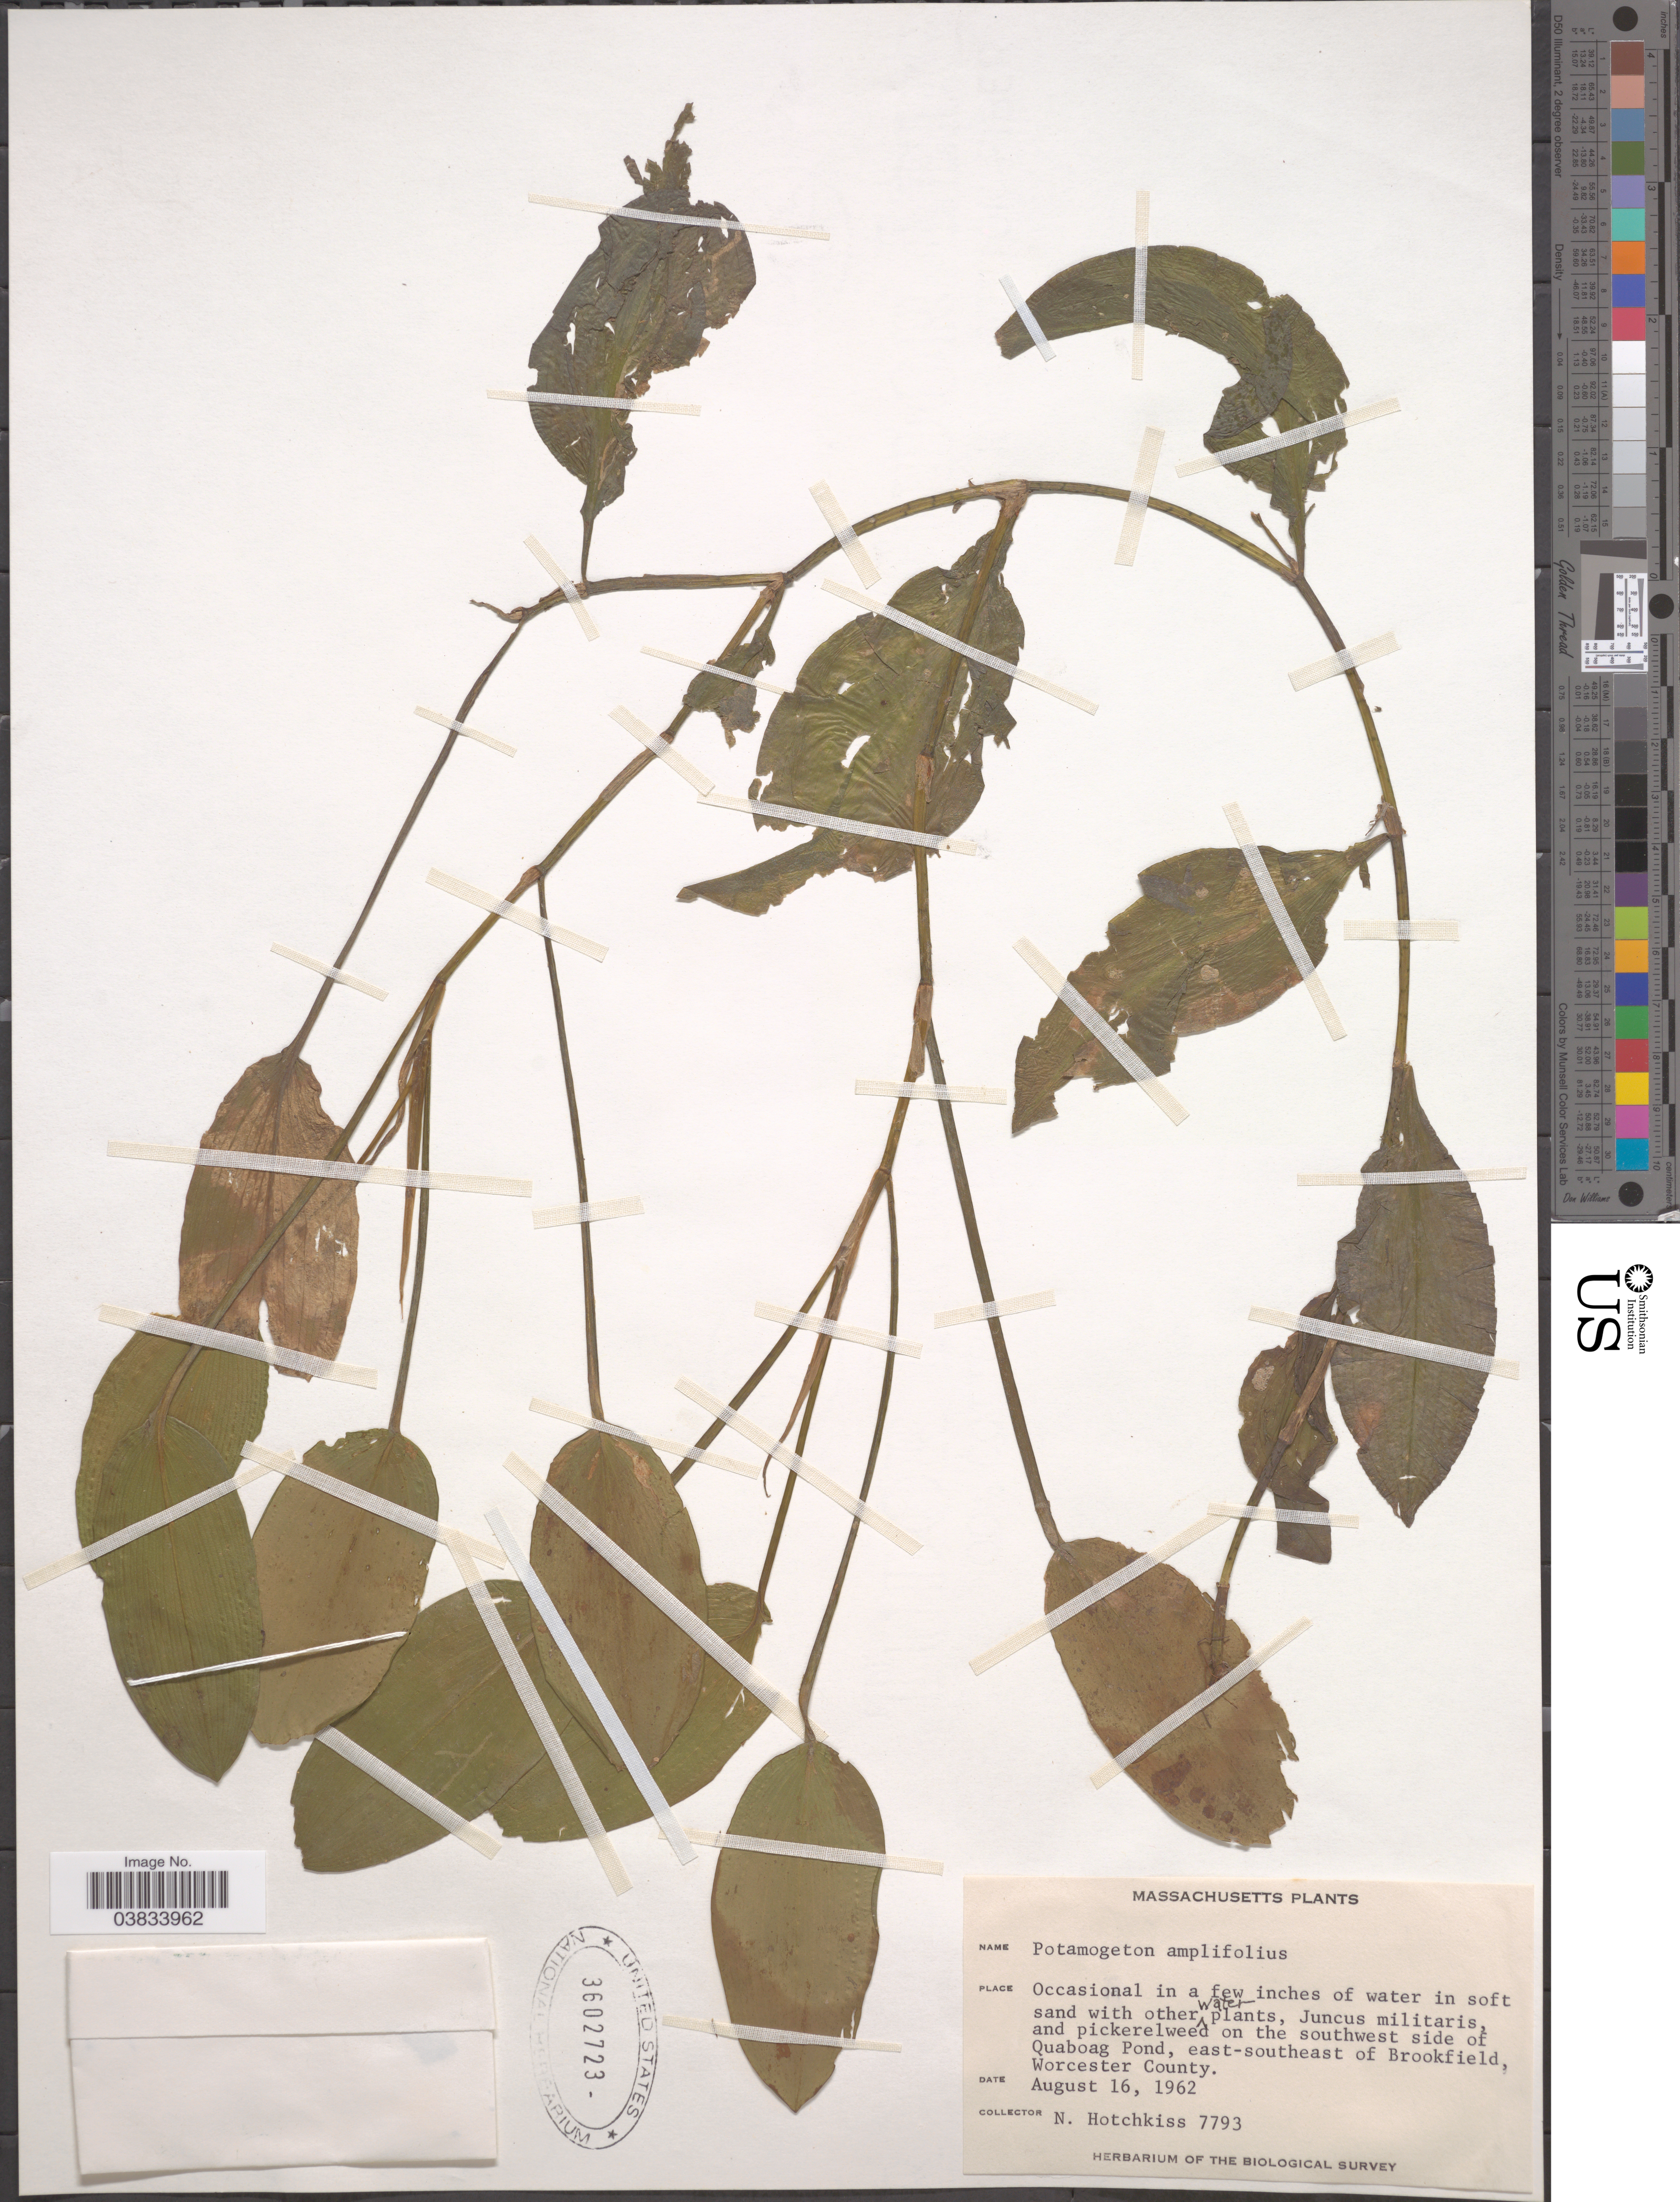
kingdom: Plantae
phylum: Tracheophyta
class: Liliopsida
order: Alismatales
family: Potamogetonaceae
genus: Potamogeton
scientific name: Potamogeton amplifolius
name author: Tuckerm.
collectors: N. Hotchkiss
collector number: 7793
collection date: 1962-08-16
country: United States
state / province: Massachusetts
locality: On the southwest side of Quaboag Pond, east-southeast of Brookfield, Worcester County.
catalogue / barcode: US 3602723